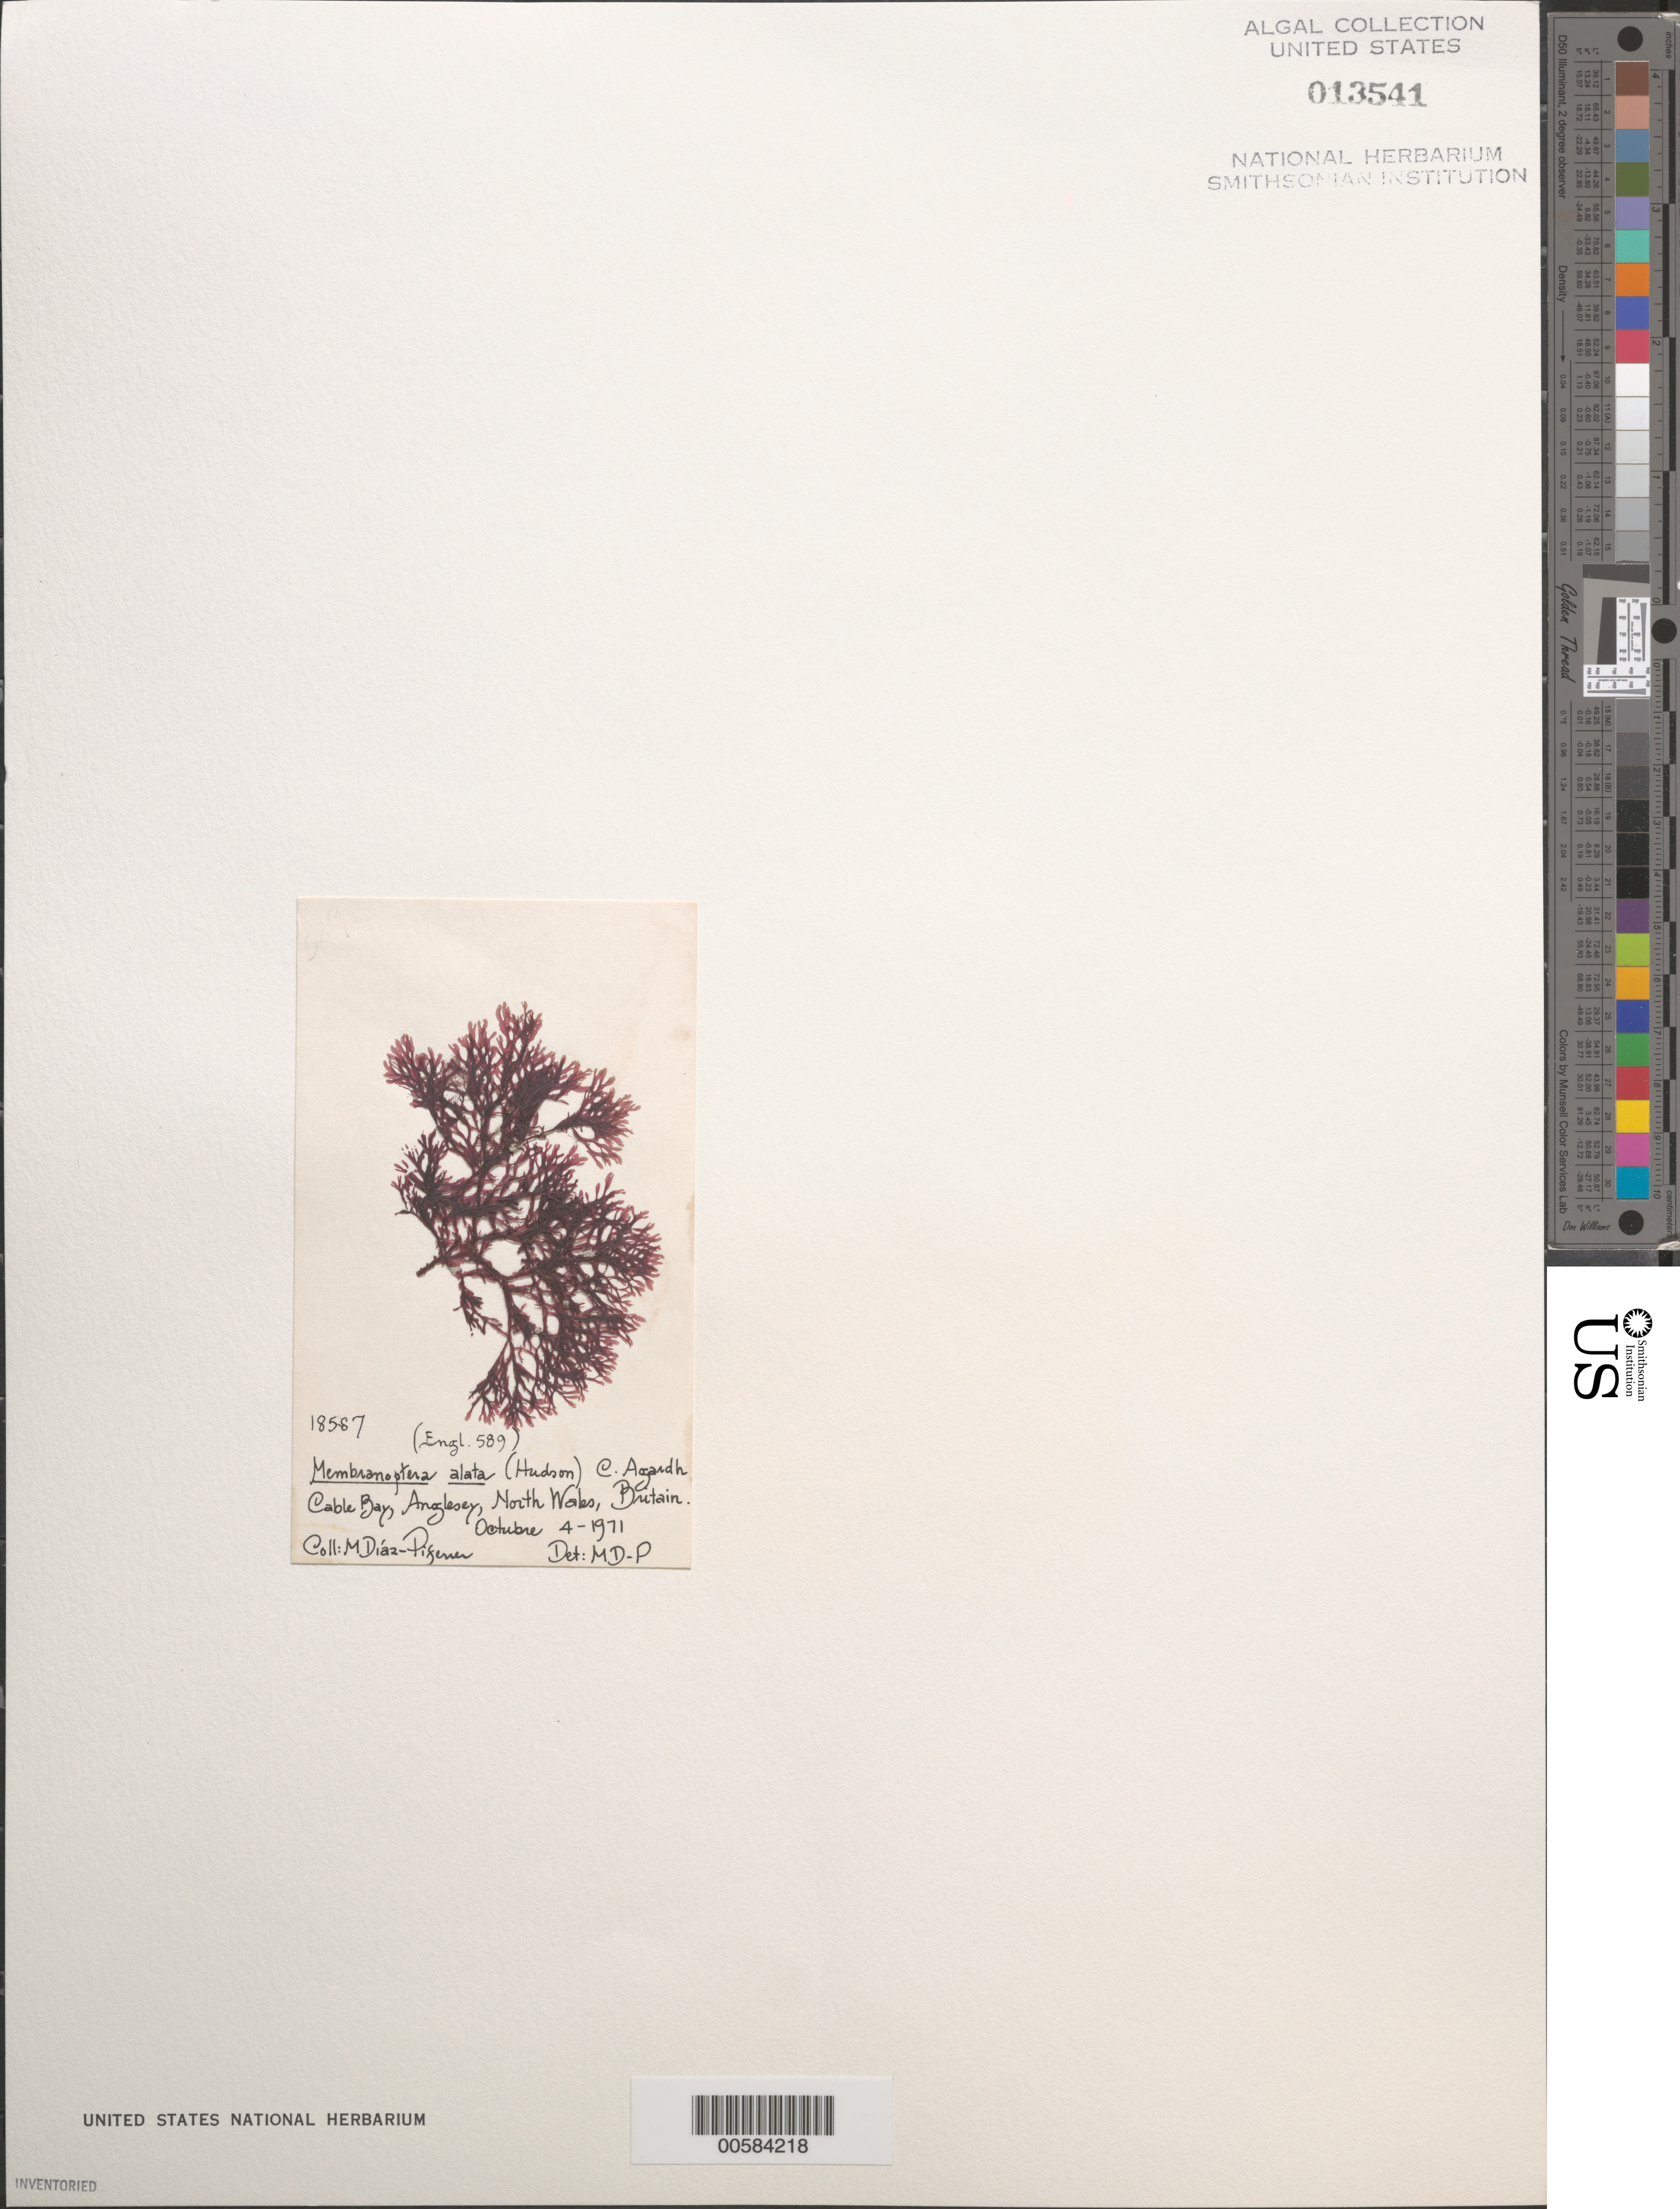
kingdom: Plantae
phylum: Rhodophyta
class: Florideophyceae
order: Ceramiales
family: Delesseriaceae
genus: Membranoptera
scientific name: Membranoptera alata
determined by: Diaz-Piferrer, M.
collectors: M. Diaz-Piferrer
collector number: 18587 & ENGL. 589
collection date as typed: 04 Oct 1971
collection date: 1971-10-04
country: United Kingdom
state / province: Wales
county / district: Gwynedd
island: Anglesey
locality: Cable Bay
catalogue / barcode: US 13541